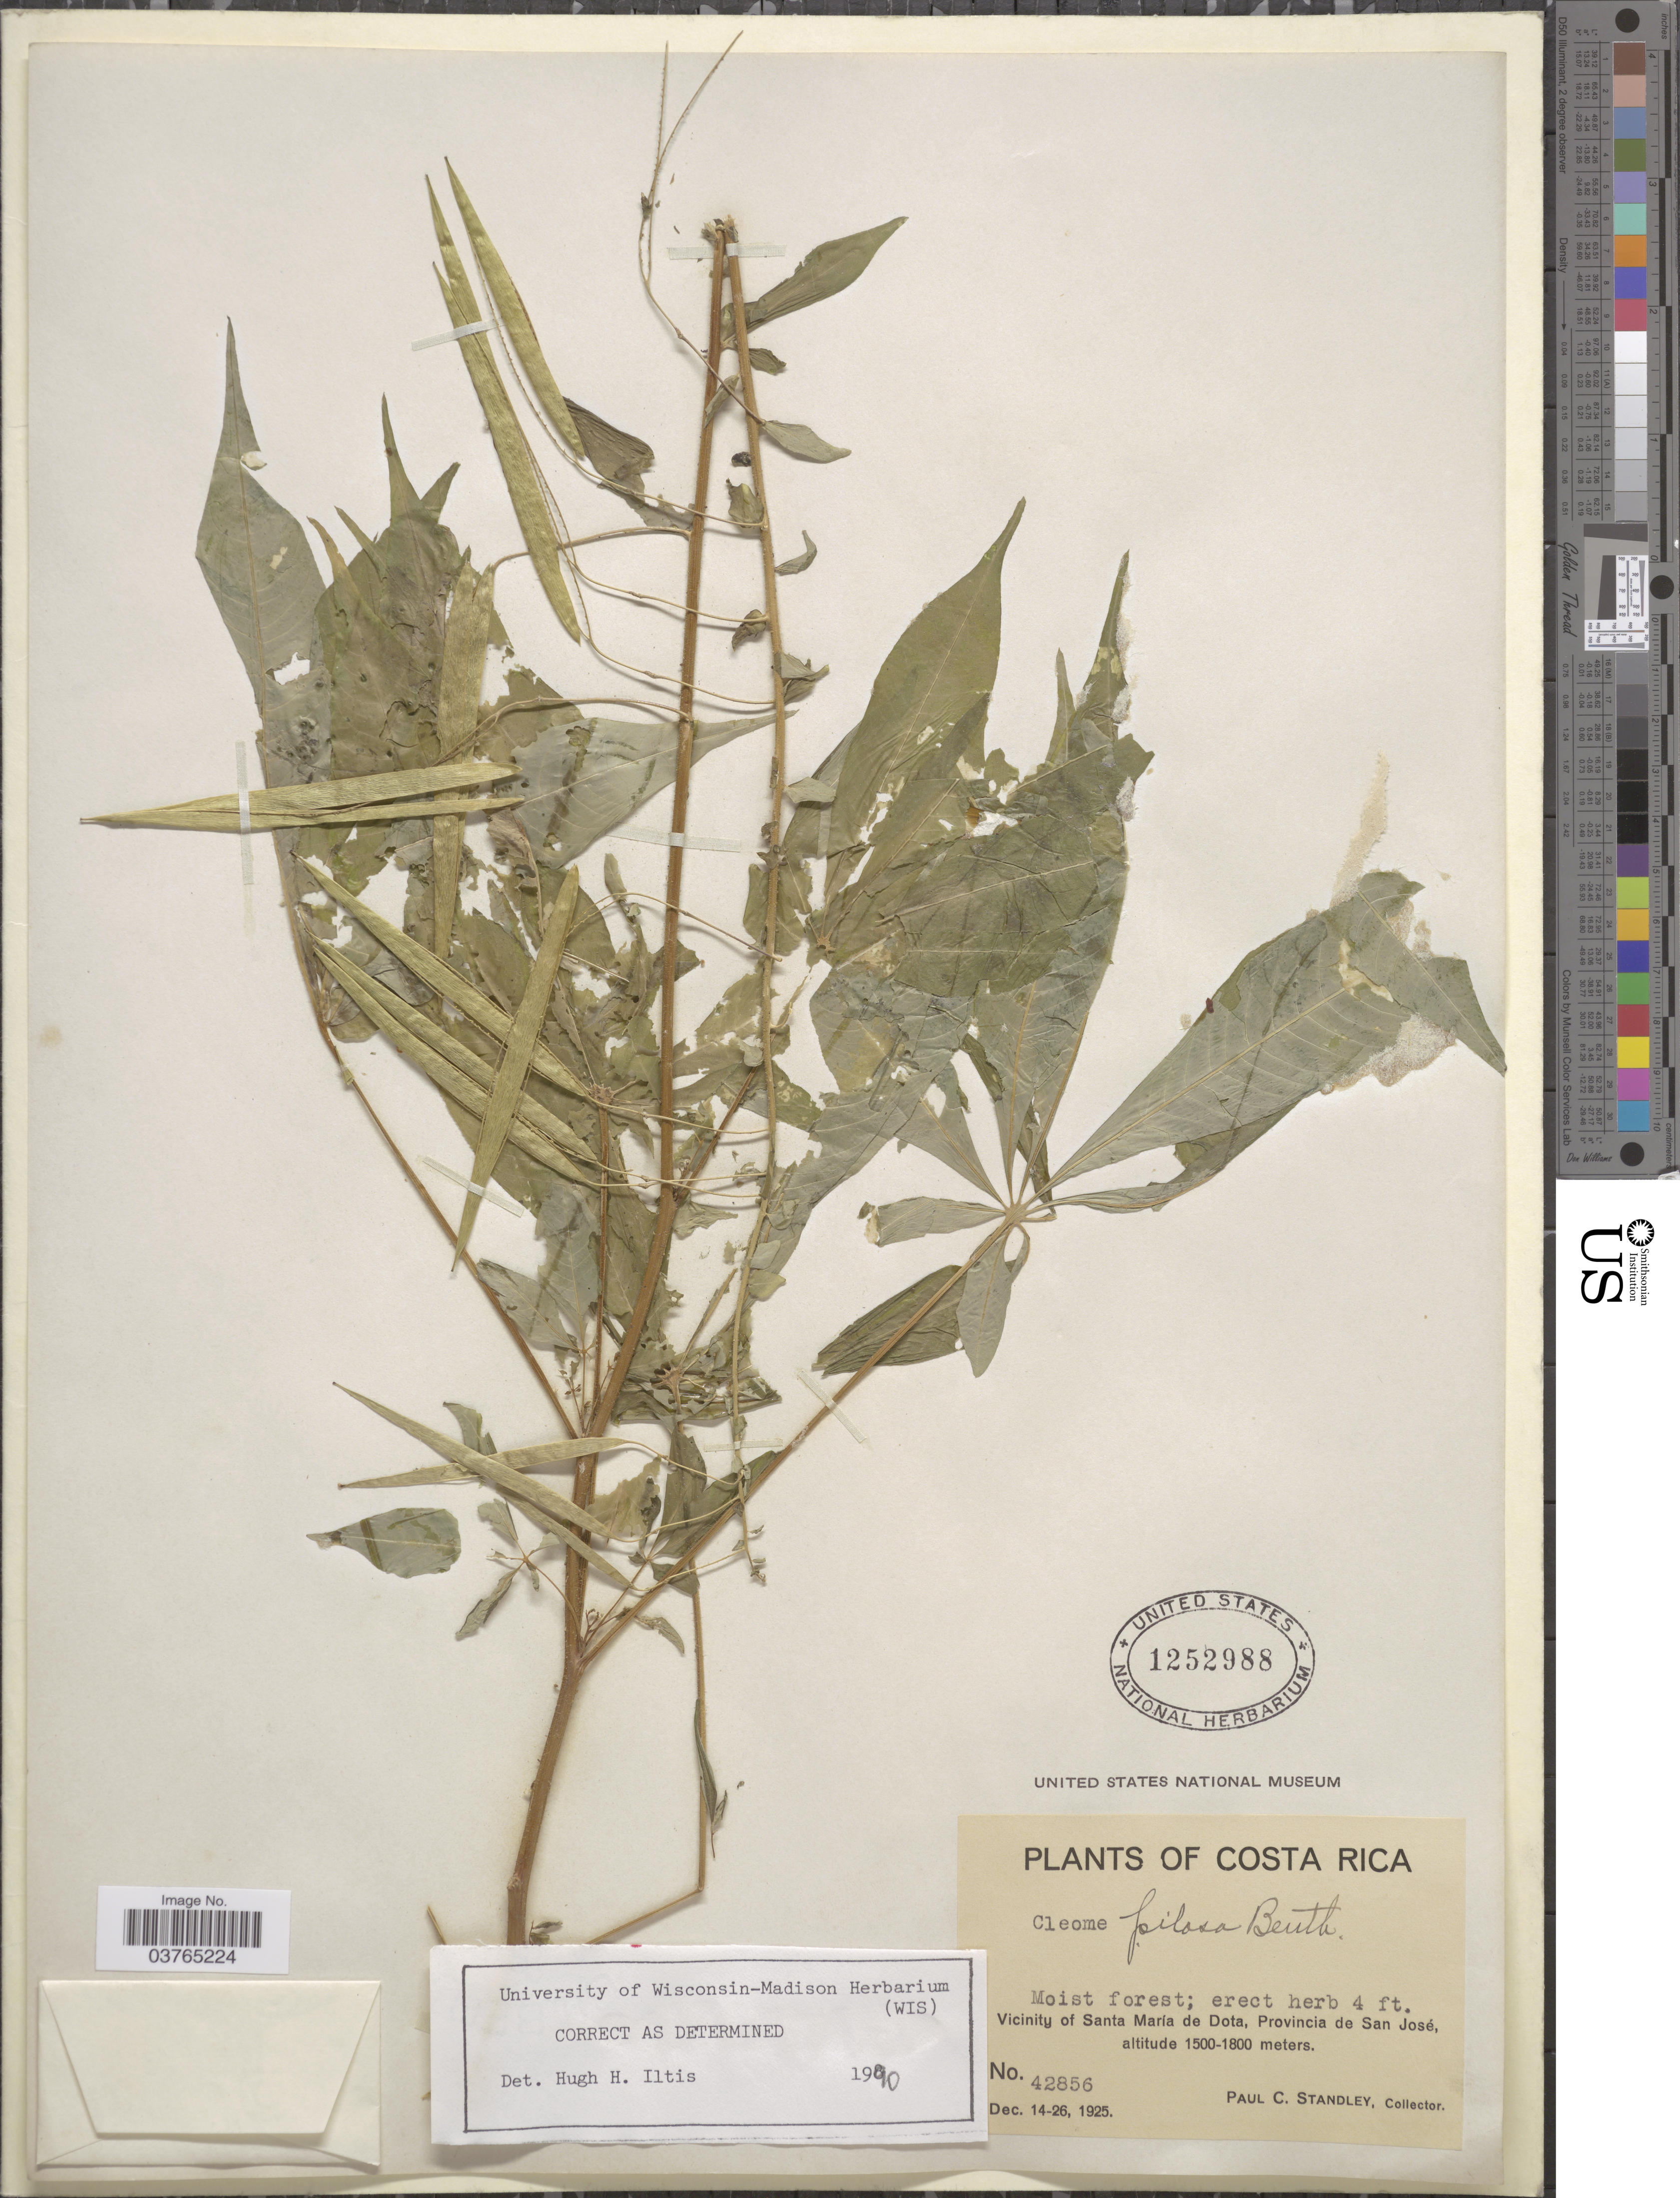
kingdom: Plantae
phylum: Tracheophyta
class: Magnoliopsida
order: Brassicales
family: Cleomaceae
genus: Cochranella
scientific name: Cochranella pilosa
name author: (Benth.) E.M. McGinty & Roalson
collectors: P. C. Standley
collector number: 42856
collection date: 1925-12-14/1925-12-26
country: Costa Rica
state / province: San José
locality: Vicinity of Santa María de Dota.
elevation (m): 1500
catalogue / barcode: US 1252988